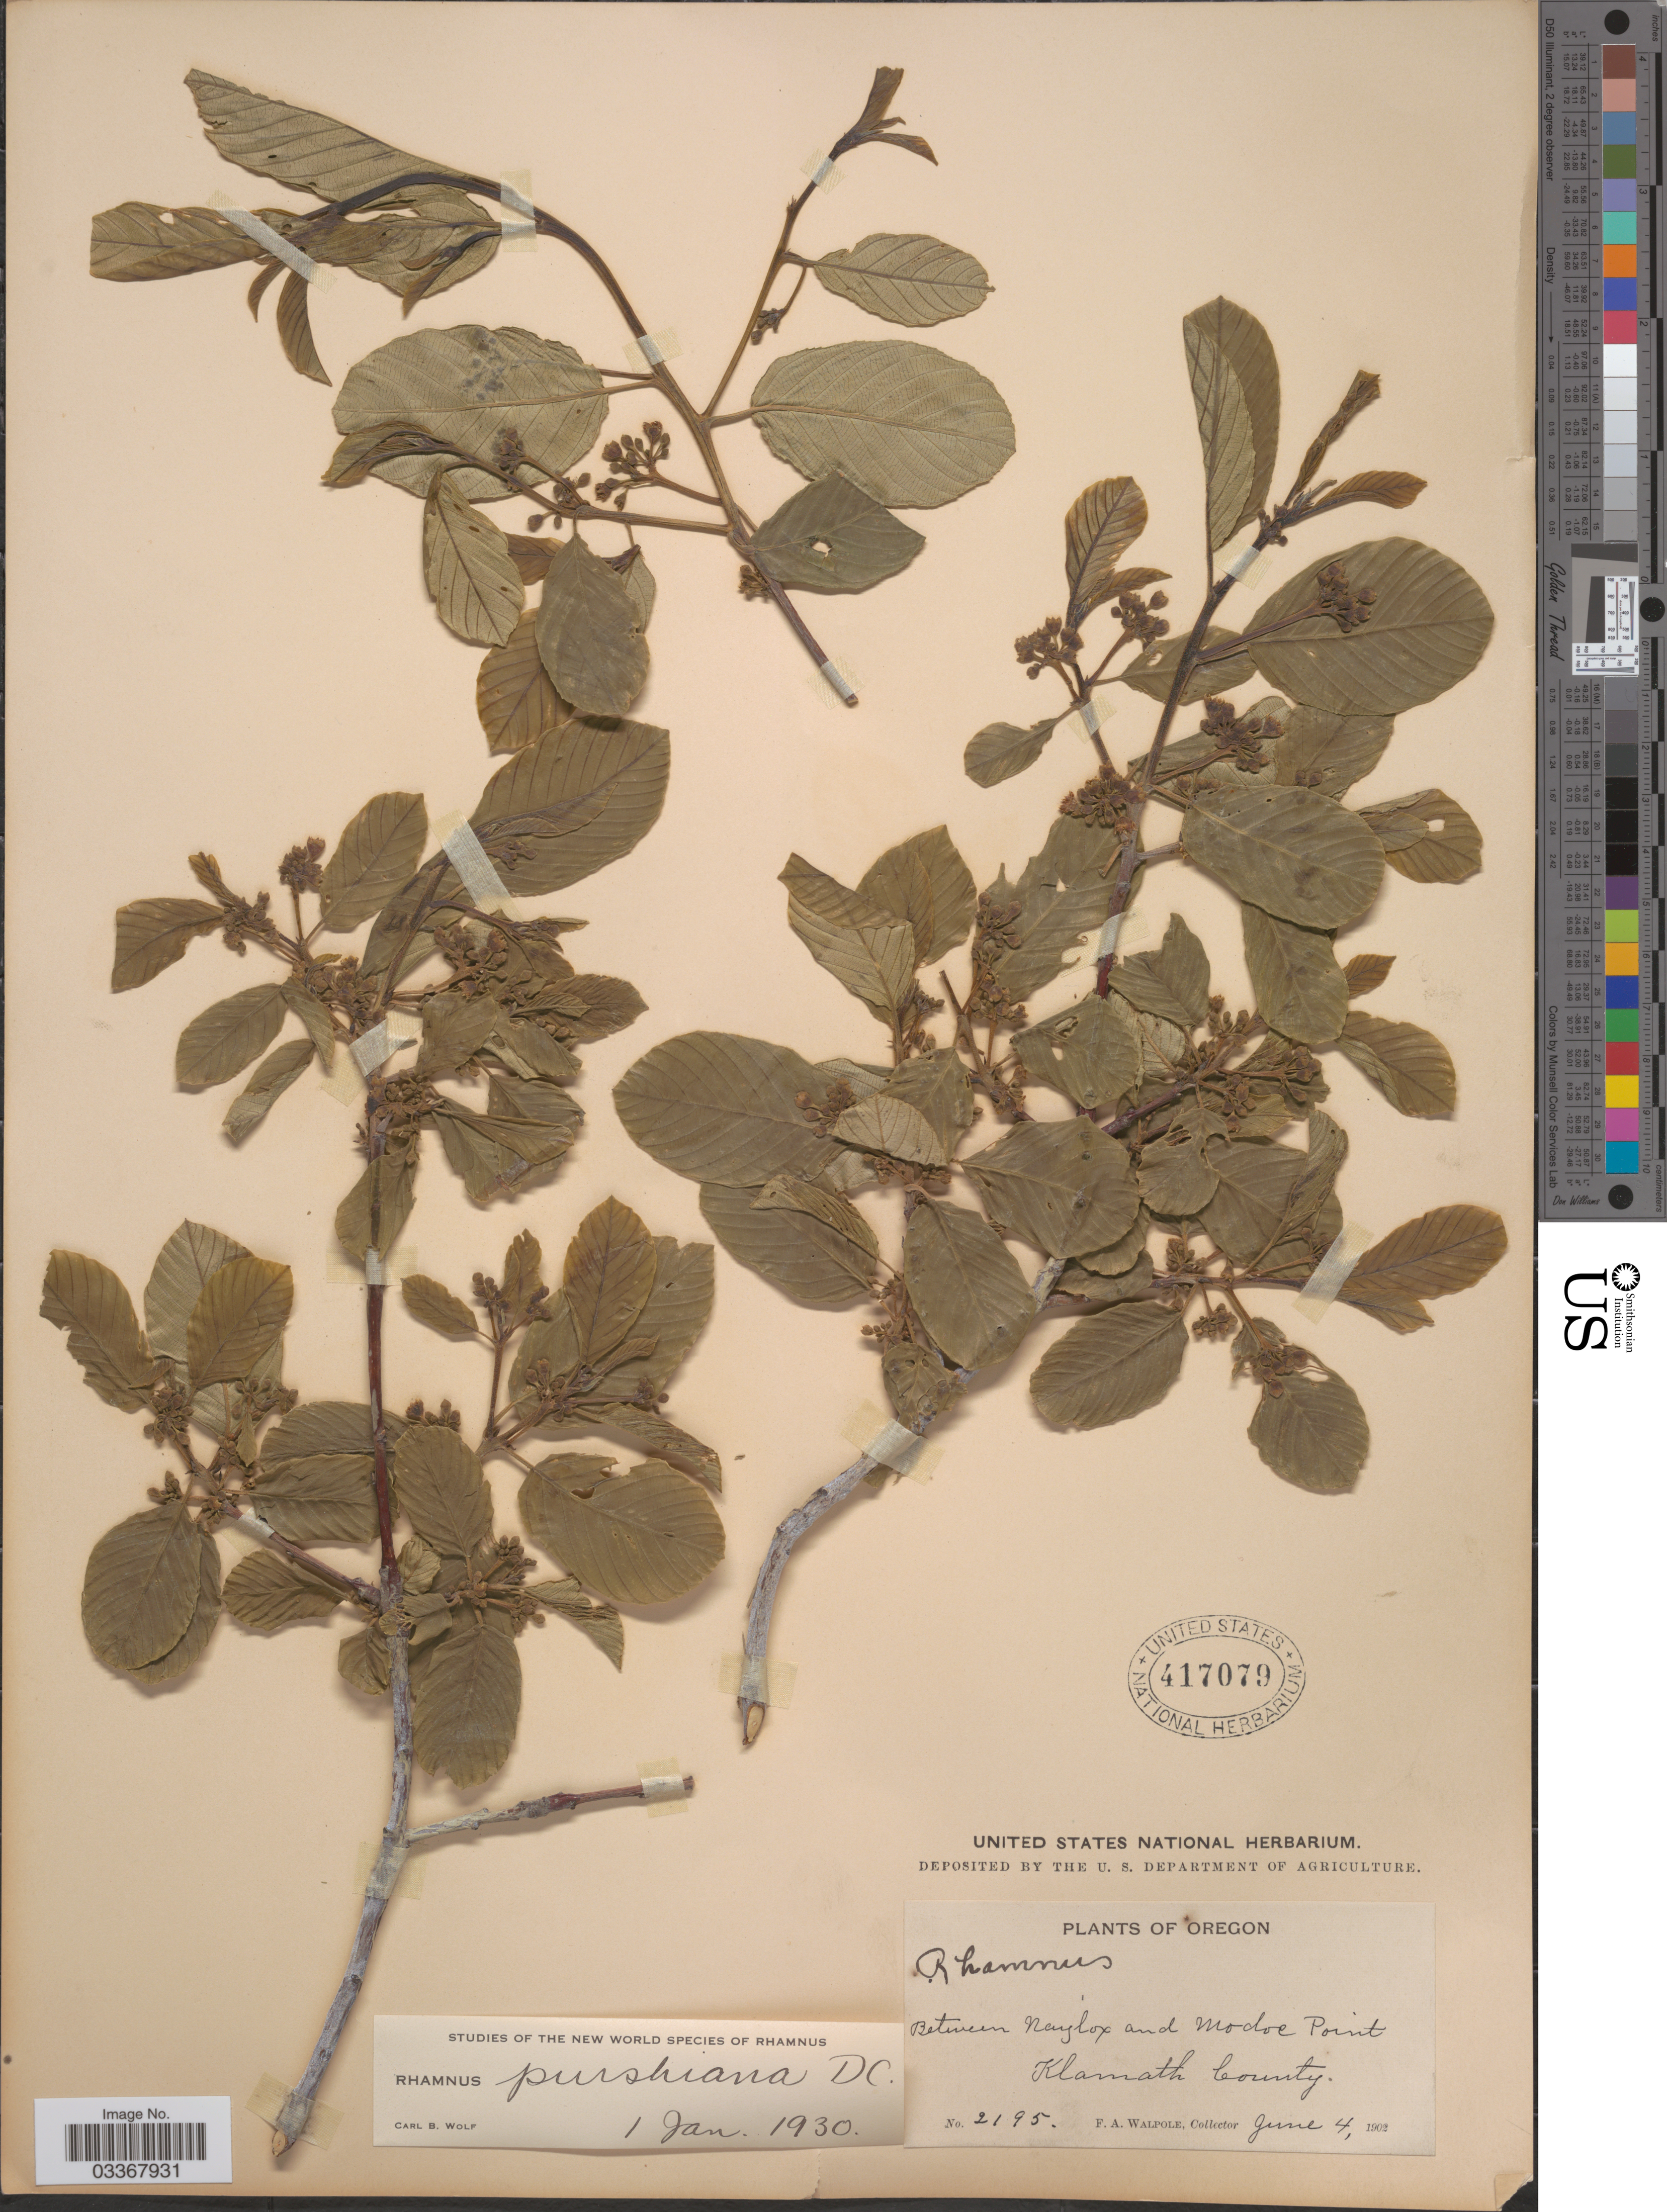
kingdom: Plantae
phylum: Tracheophyta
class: Magnoliopsida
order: Rosales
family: Rhamnaceae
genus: Frangula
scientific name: Frangula purshiana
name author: (DC.) A. Gray ex J.G. Cooper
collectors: F. Walpole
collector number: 2195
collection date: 1902-06-04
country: United States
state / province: Oregon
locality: Between Naylox and Modoc Point, Klamath County.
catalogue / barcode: US 417079